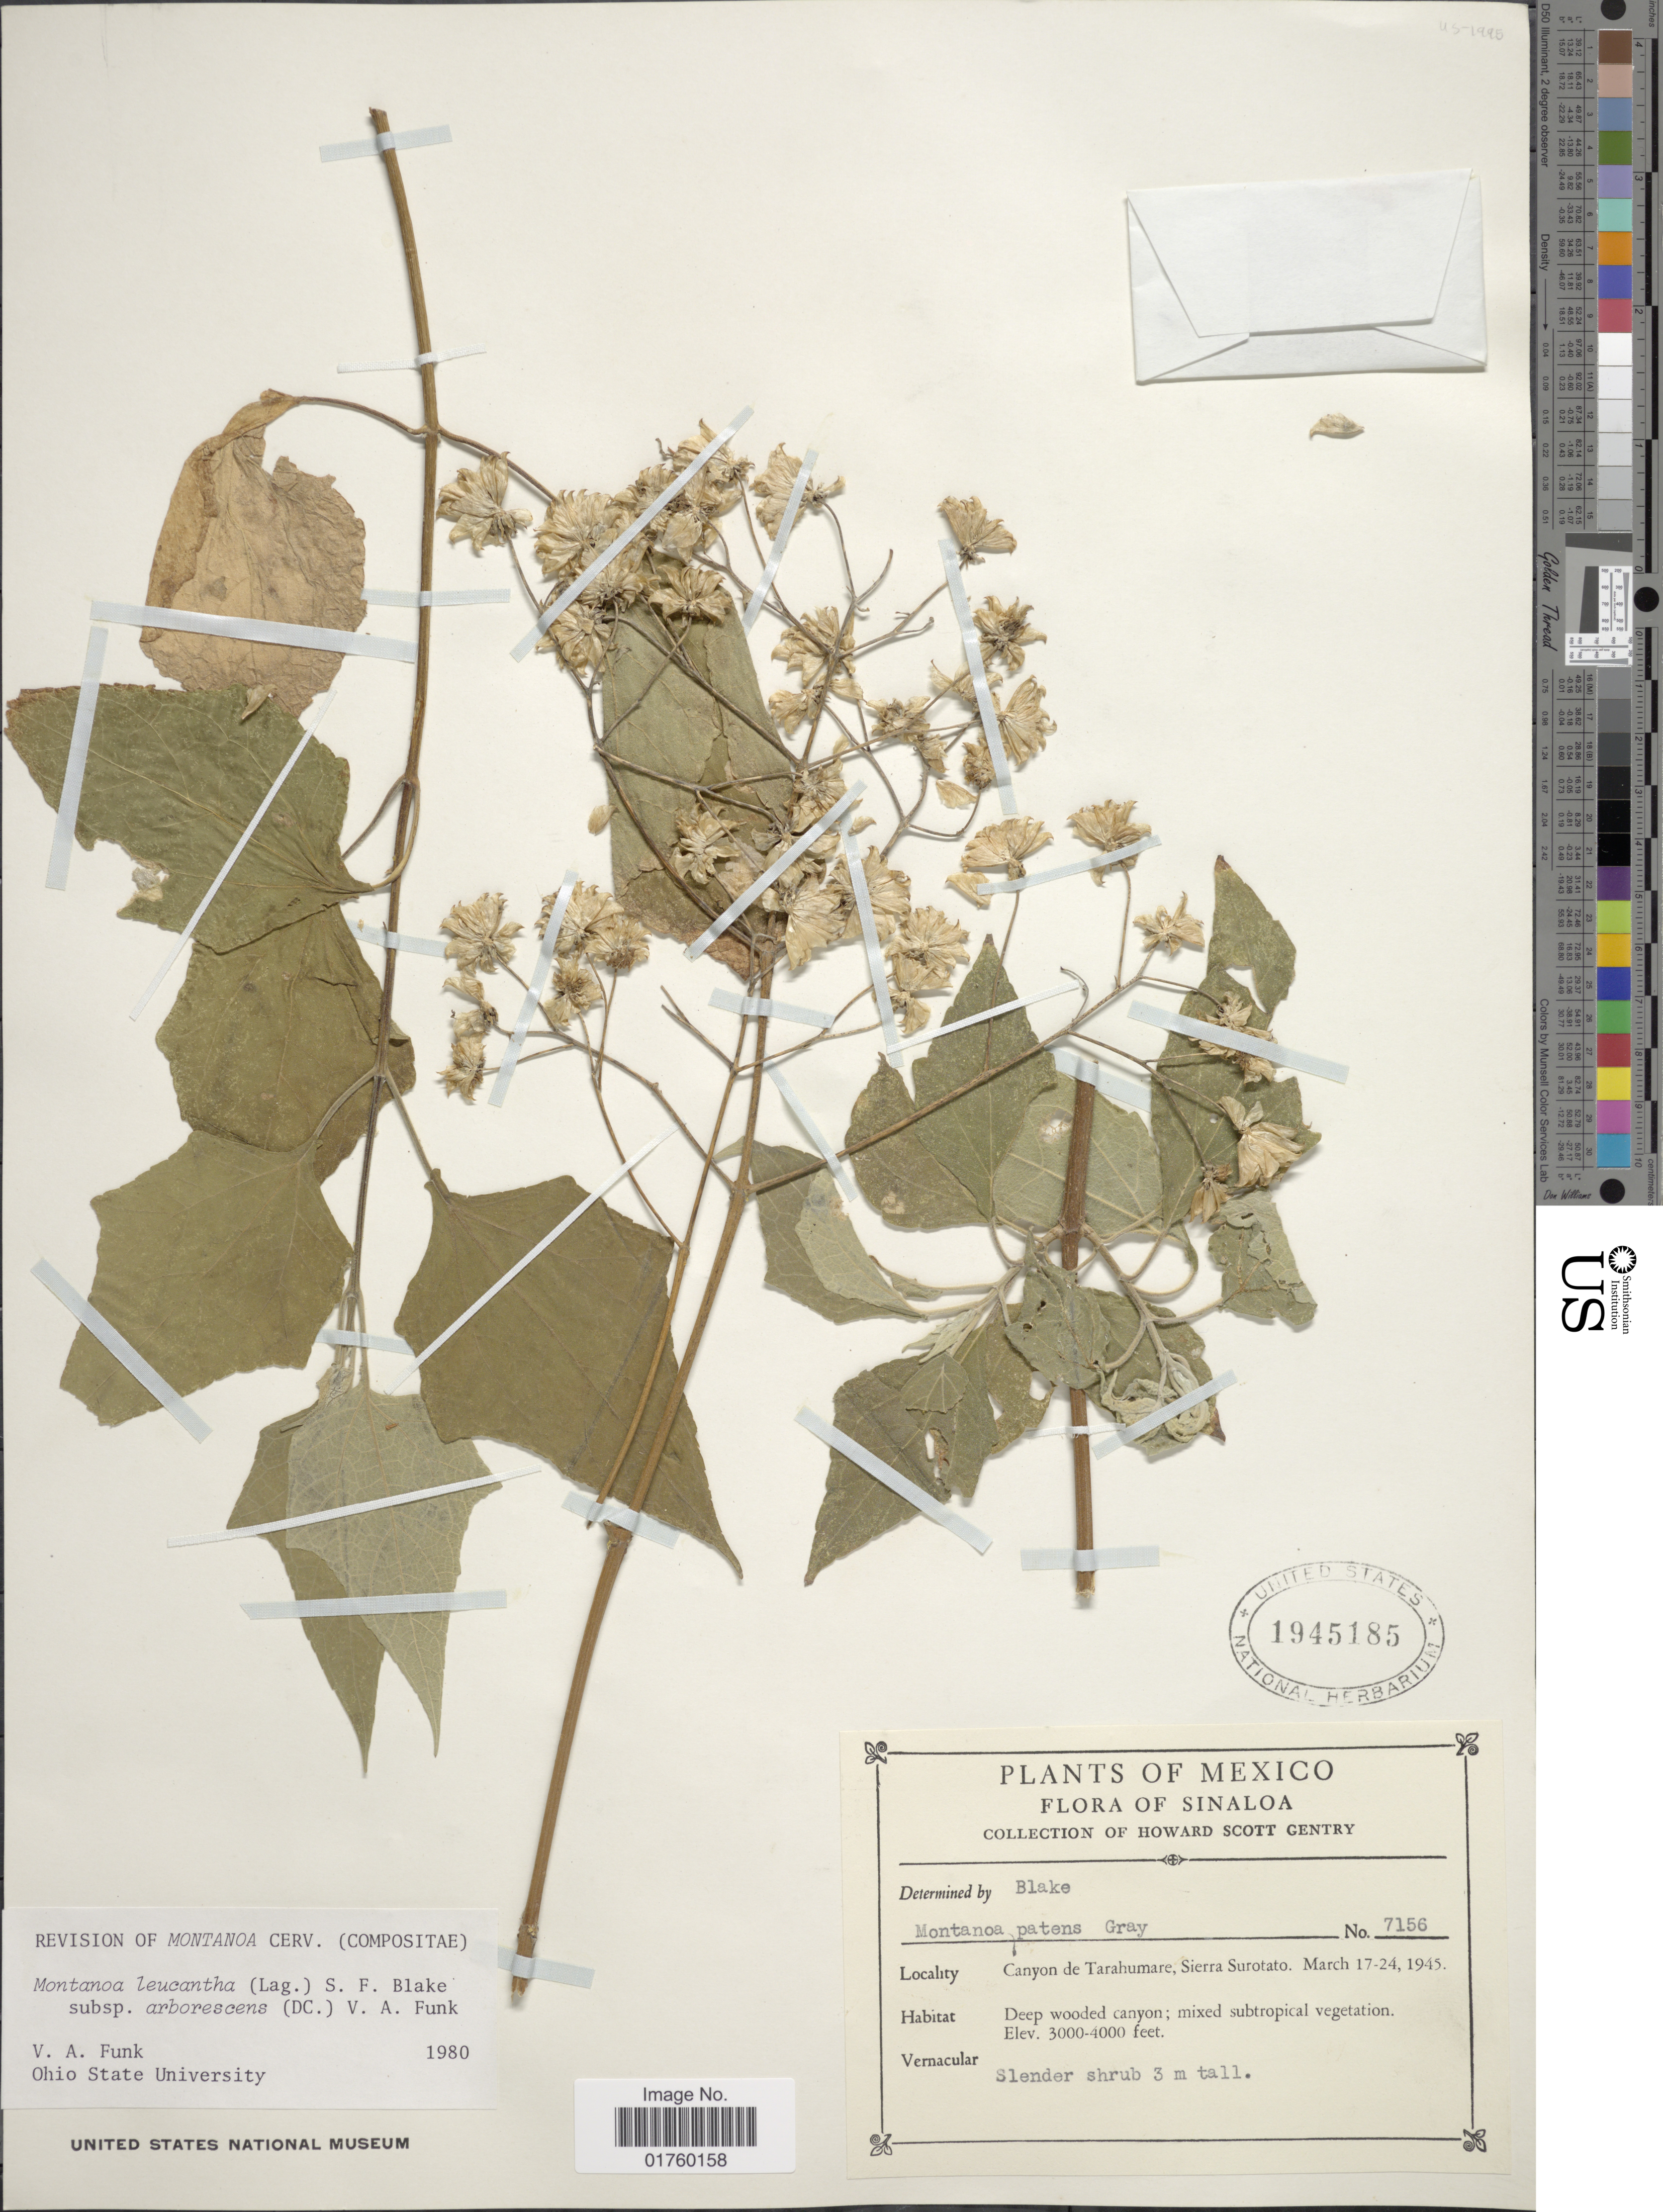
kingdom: Plantae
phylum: Tracheophyta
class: Magnoliopsida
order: Asterales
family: Asteraceae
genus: Montanoa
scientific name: Montanoa leucantha subsp. arborescens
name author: (DC.) V.A. Funk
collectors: H. S. Gentry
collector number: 7156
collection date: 1945-03-17/1945-03-24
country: Mexico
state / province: Sinaloa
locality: Canyon de Tarahumare, Sierra Surotato, deep wooded canyon.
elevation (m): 914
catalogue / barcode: US 1945185